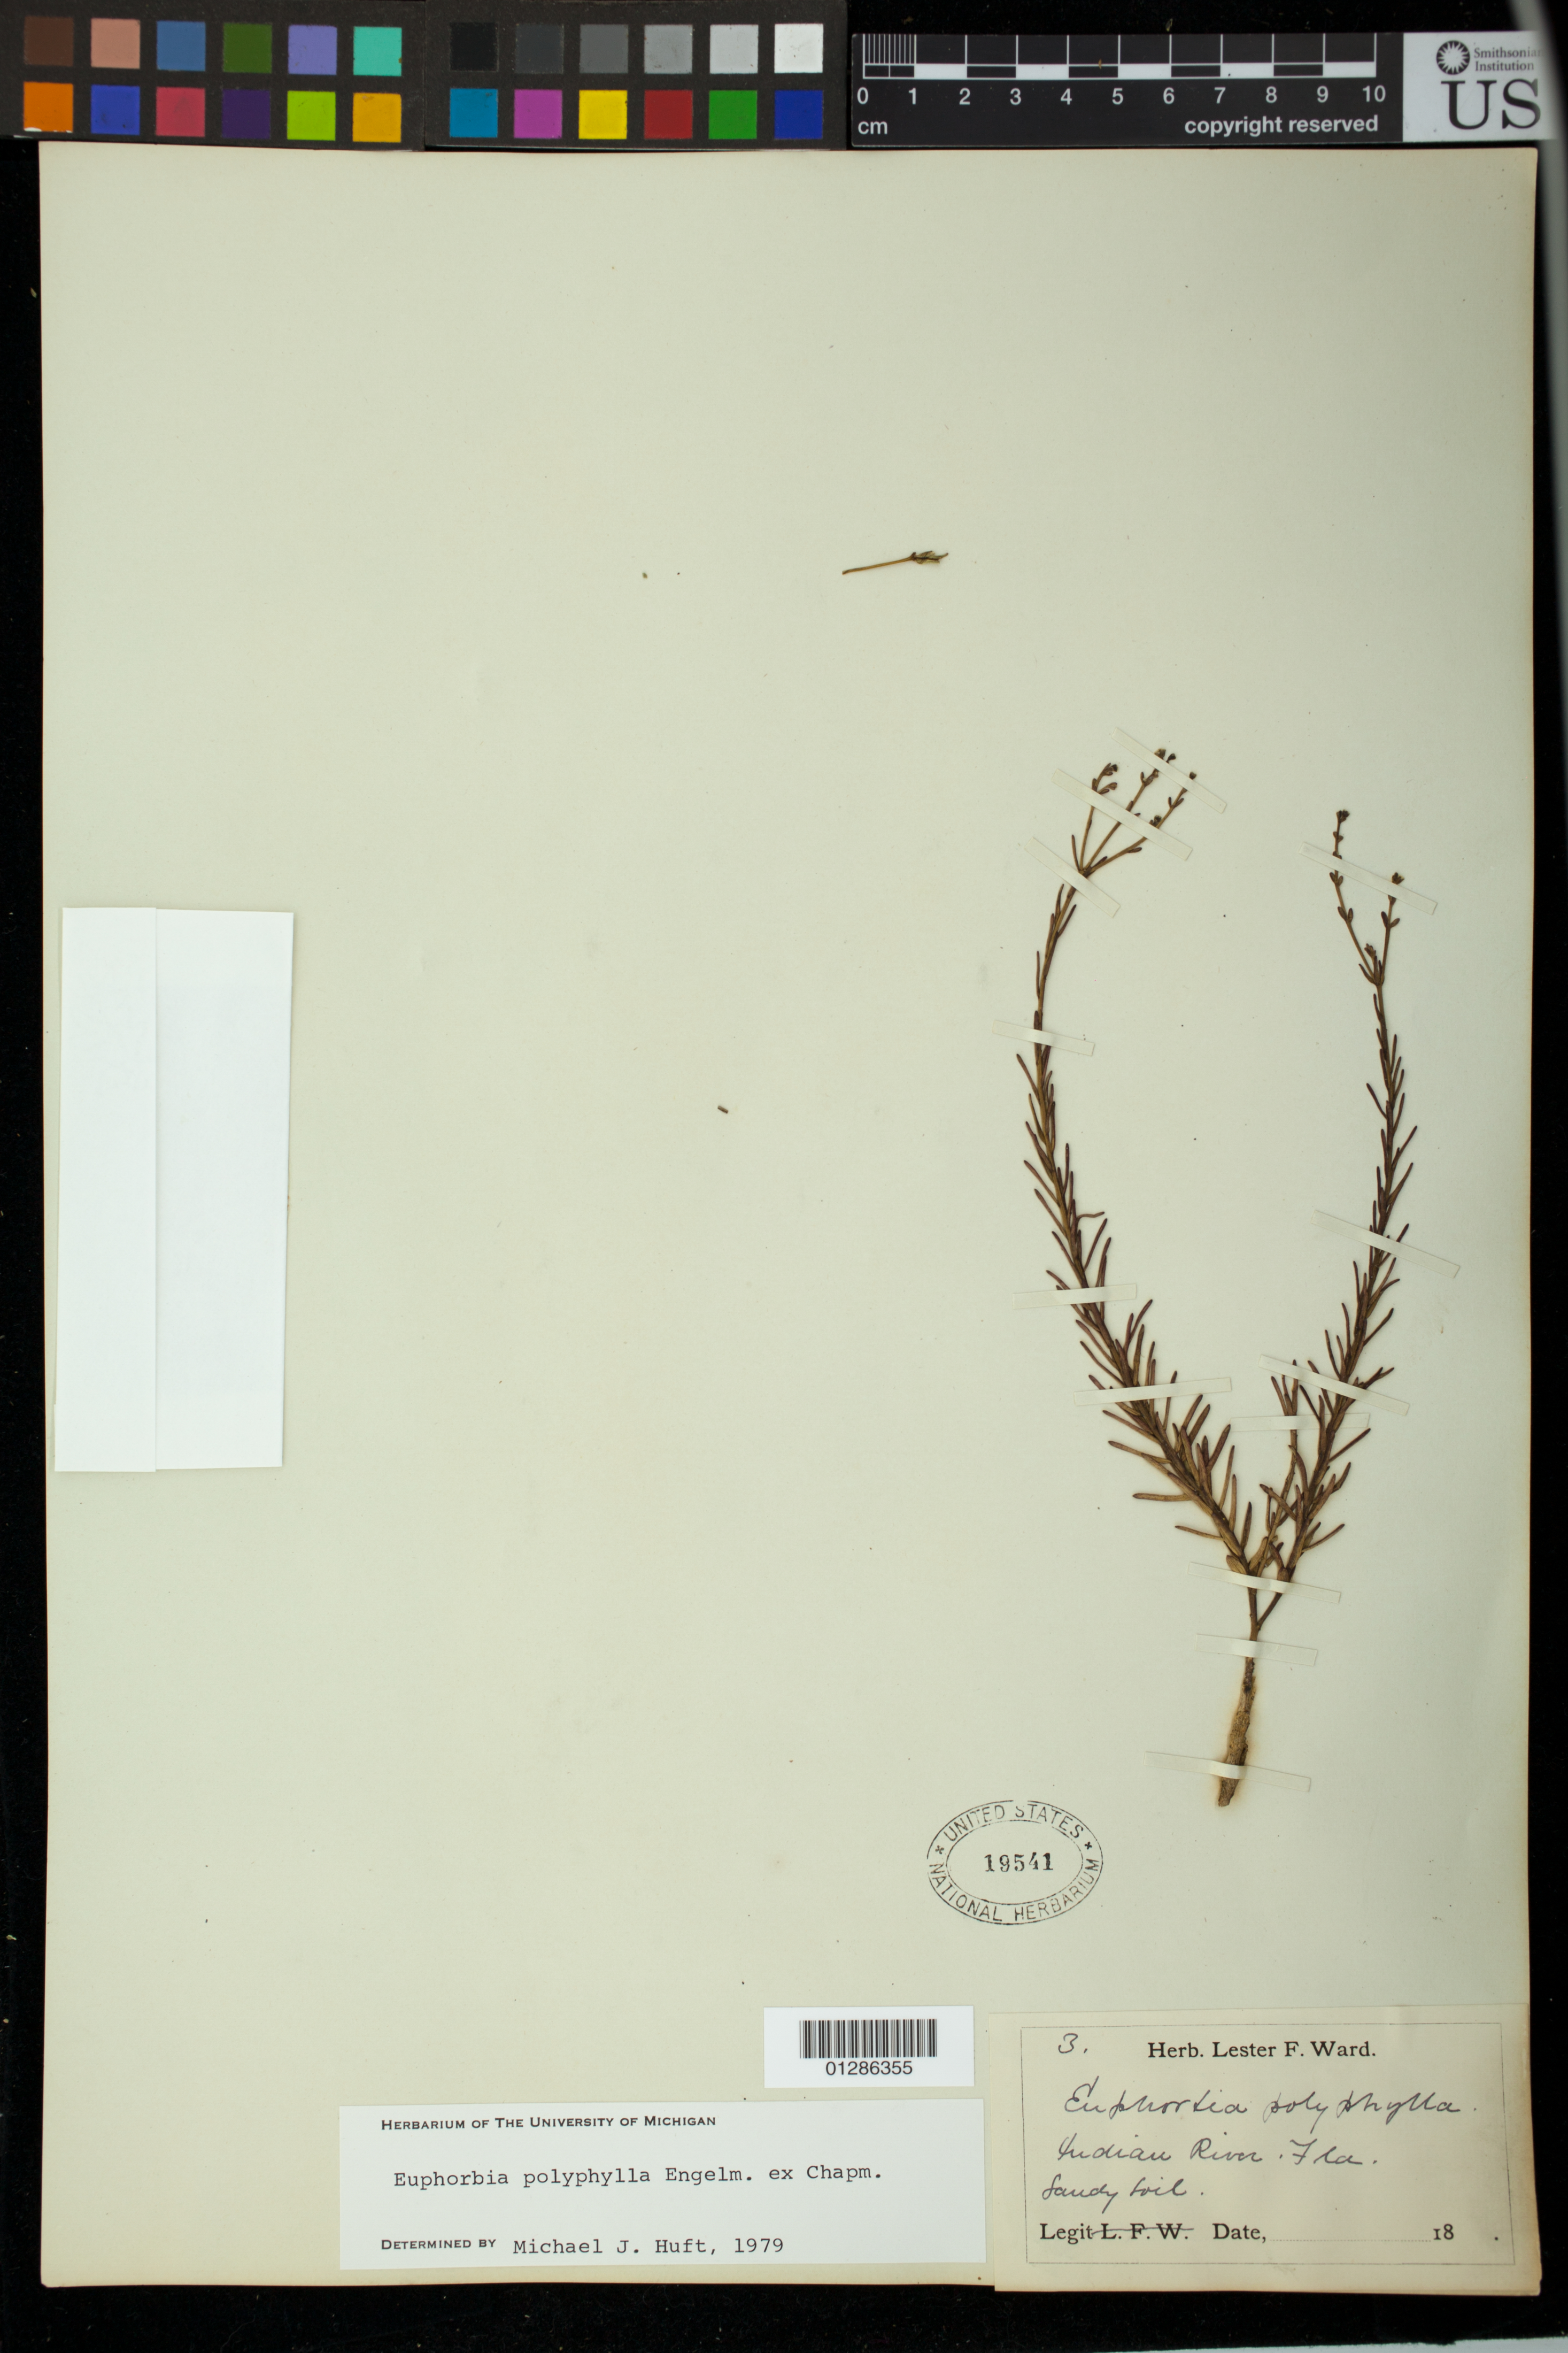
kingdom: Plantae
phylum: Tracheophyta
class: Magnoliopsida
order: Malpighiales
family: Euphorbiaceae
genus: Euphorbia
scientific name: Euphorbia polyphylla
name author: Engelm. ex Holz.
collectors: L. F. Ward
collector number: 3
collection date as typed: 18--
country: United States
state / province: Florida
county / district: Indian River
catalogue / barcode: US 19541